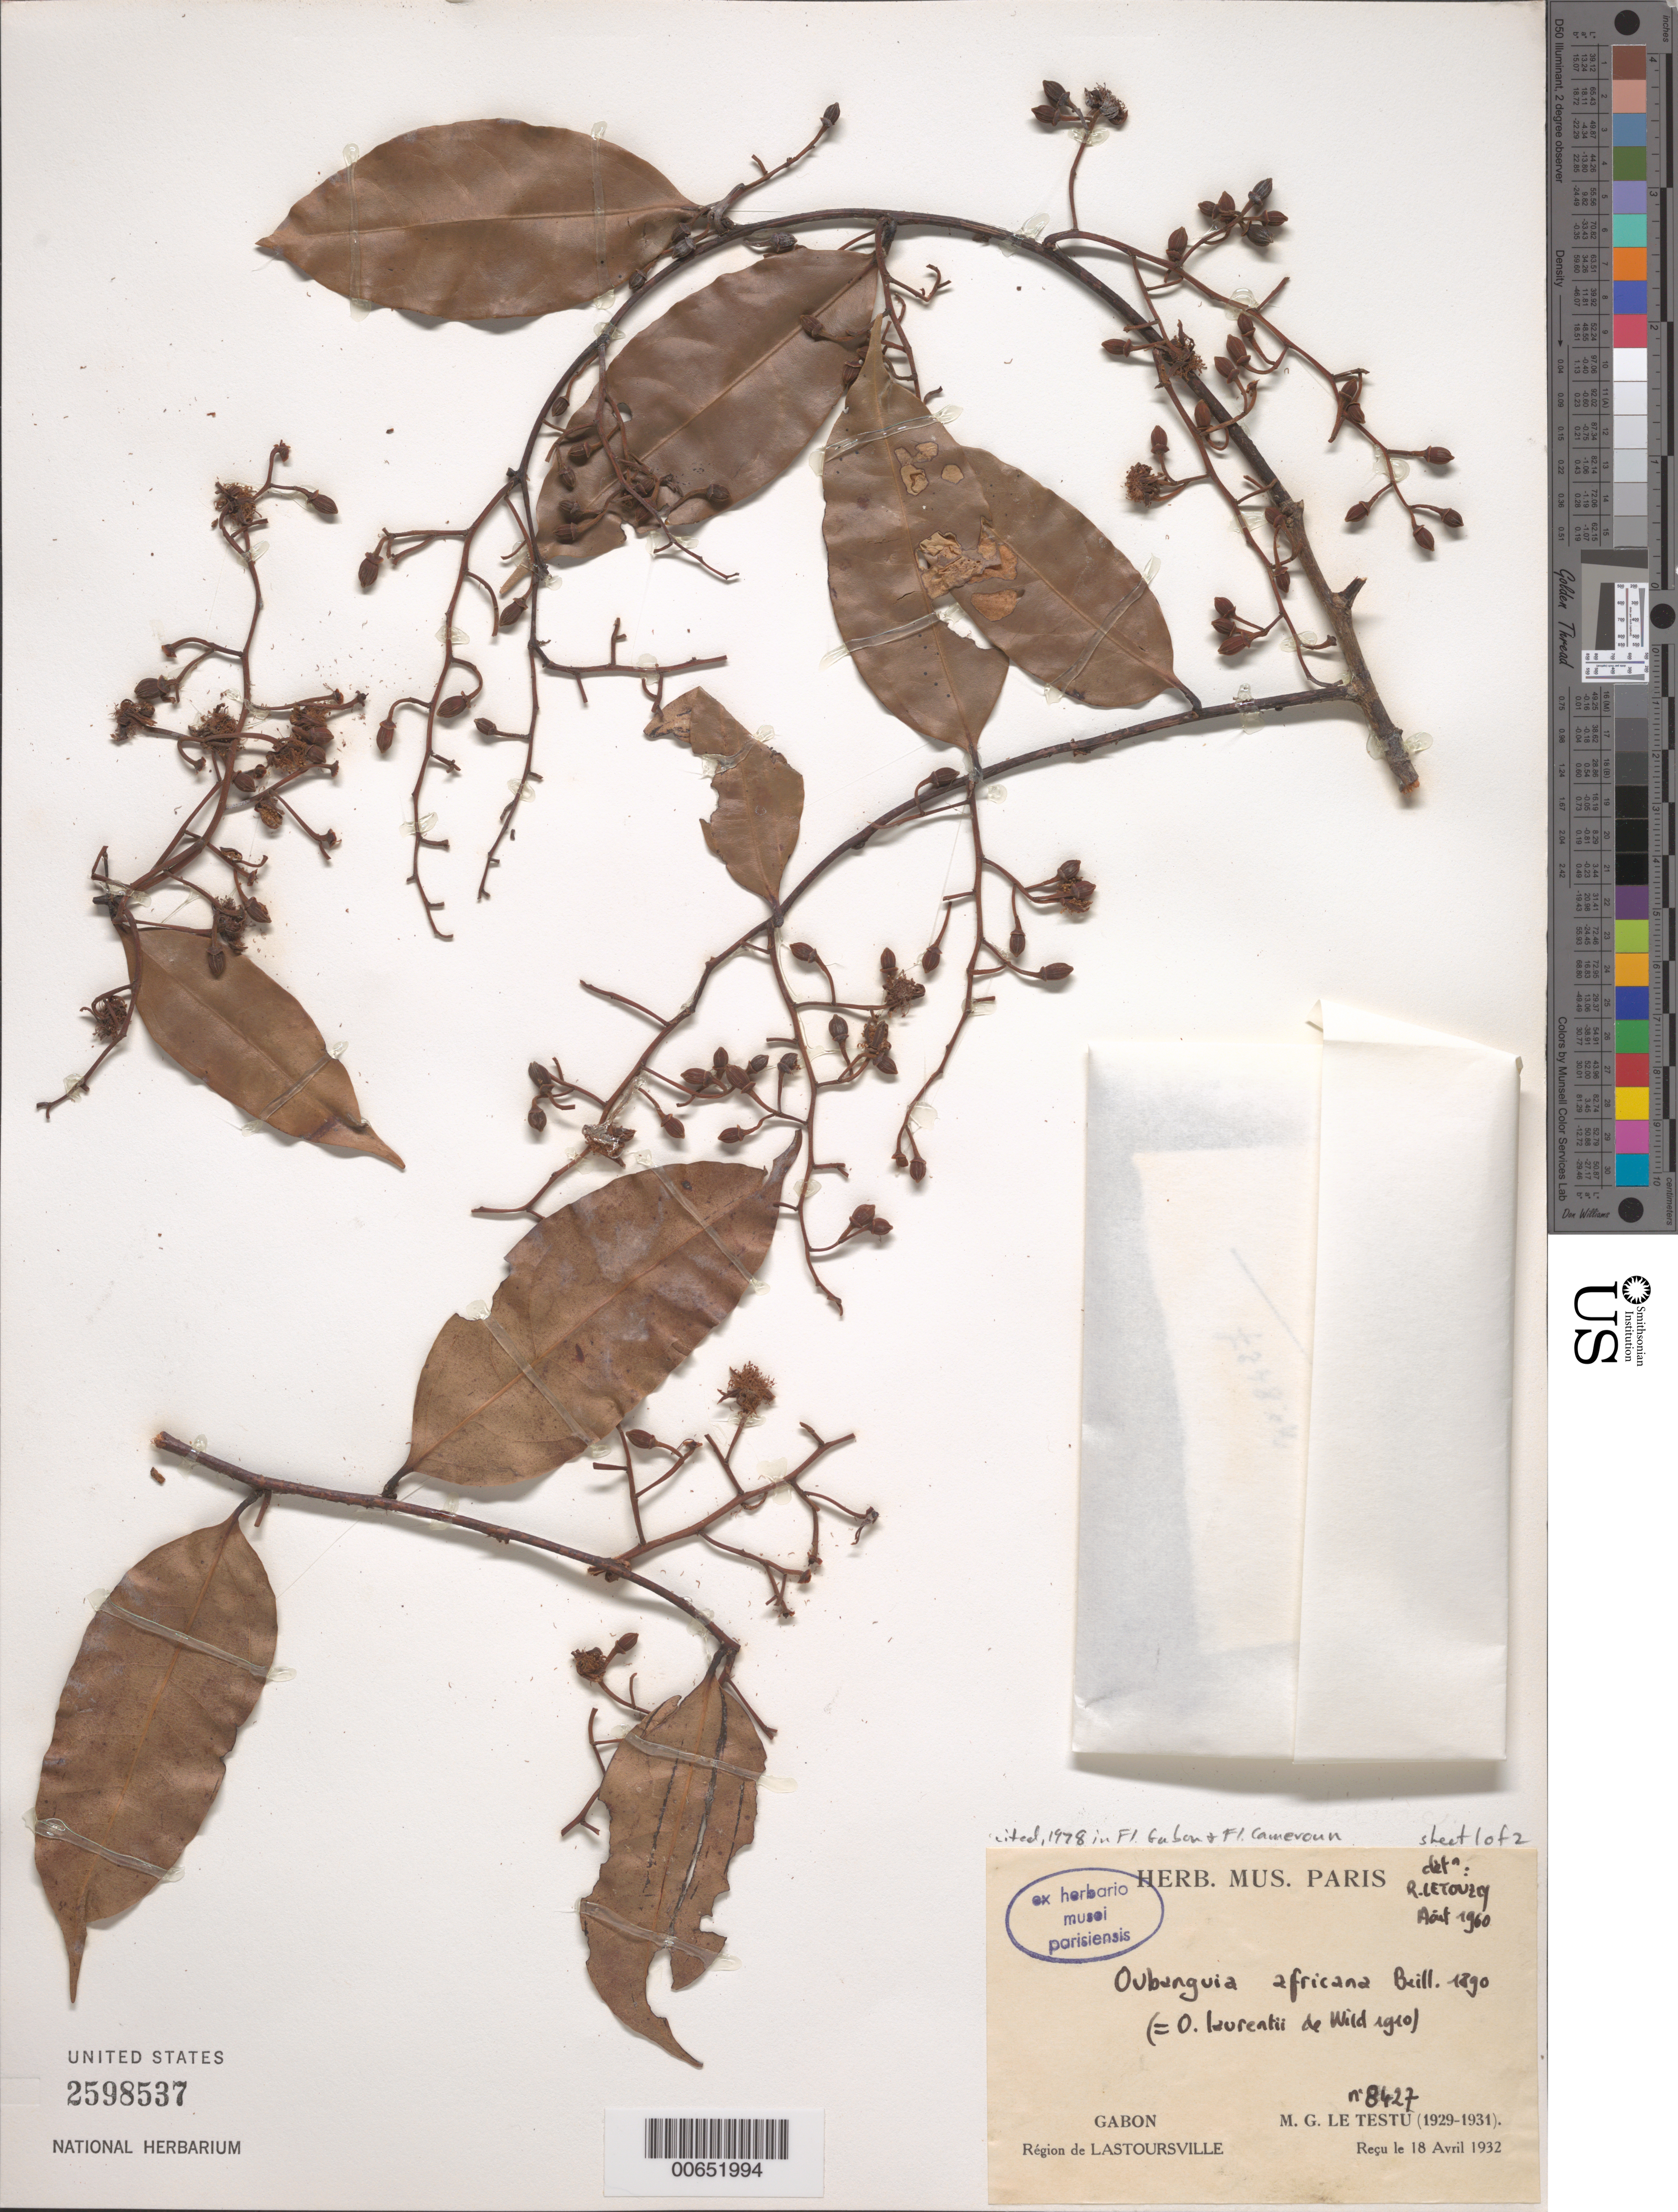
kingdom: Plantae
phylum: Tracheophyta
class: Magnoliopsida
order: Ericales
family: Lecythidaceae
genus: Oubanguia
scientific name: Oubanguia africana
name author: Baill.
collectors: G. Le Testu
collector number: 8427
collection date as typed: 1929 to -- -- 1931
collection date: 1929/1931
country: Gabon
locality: Lastoursville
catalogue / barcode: US 2598537